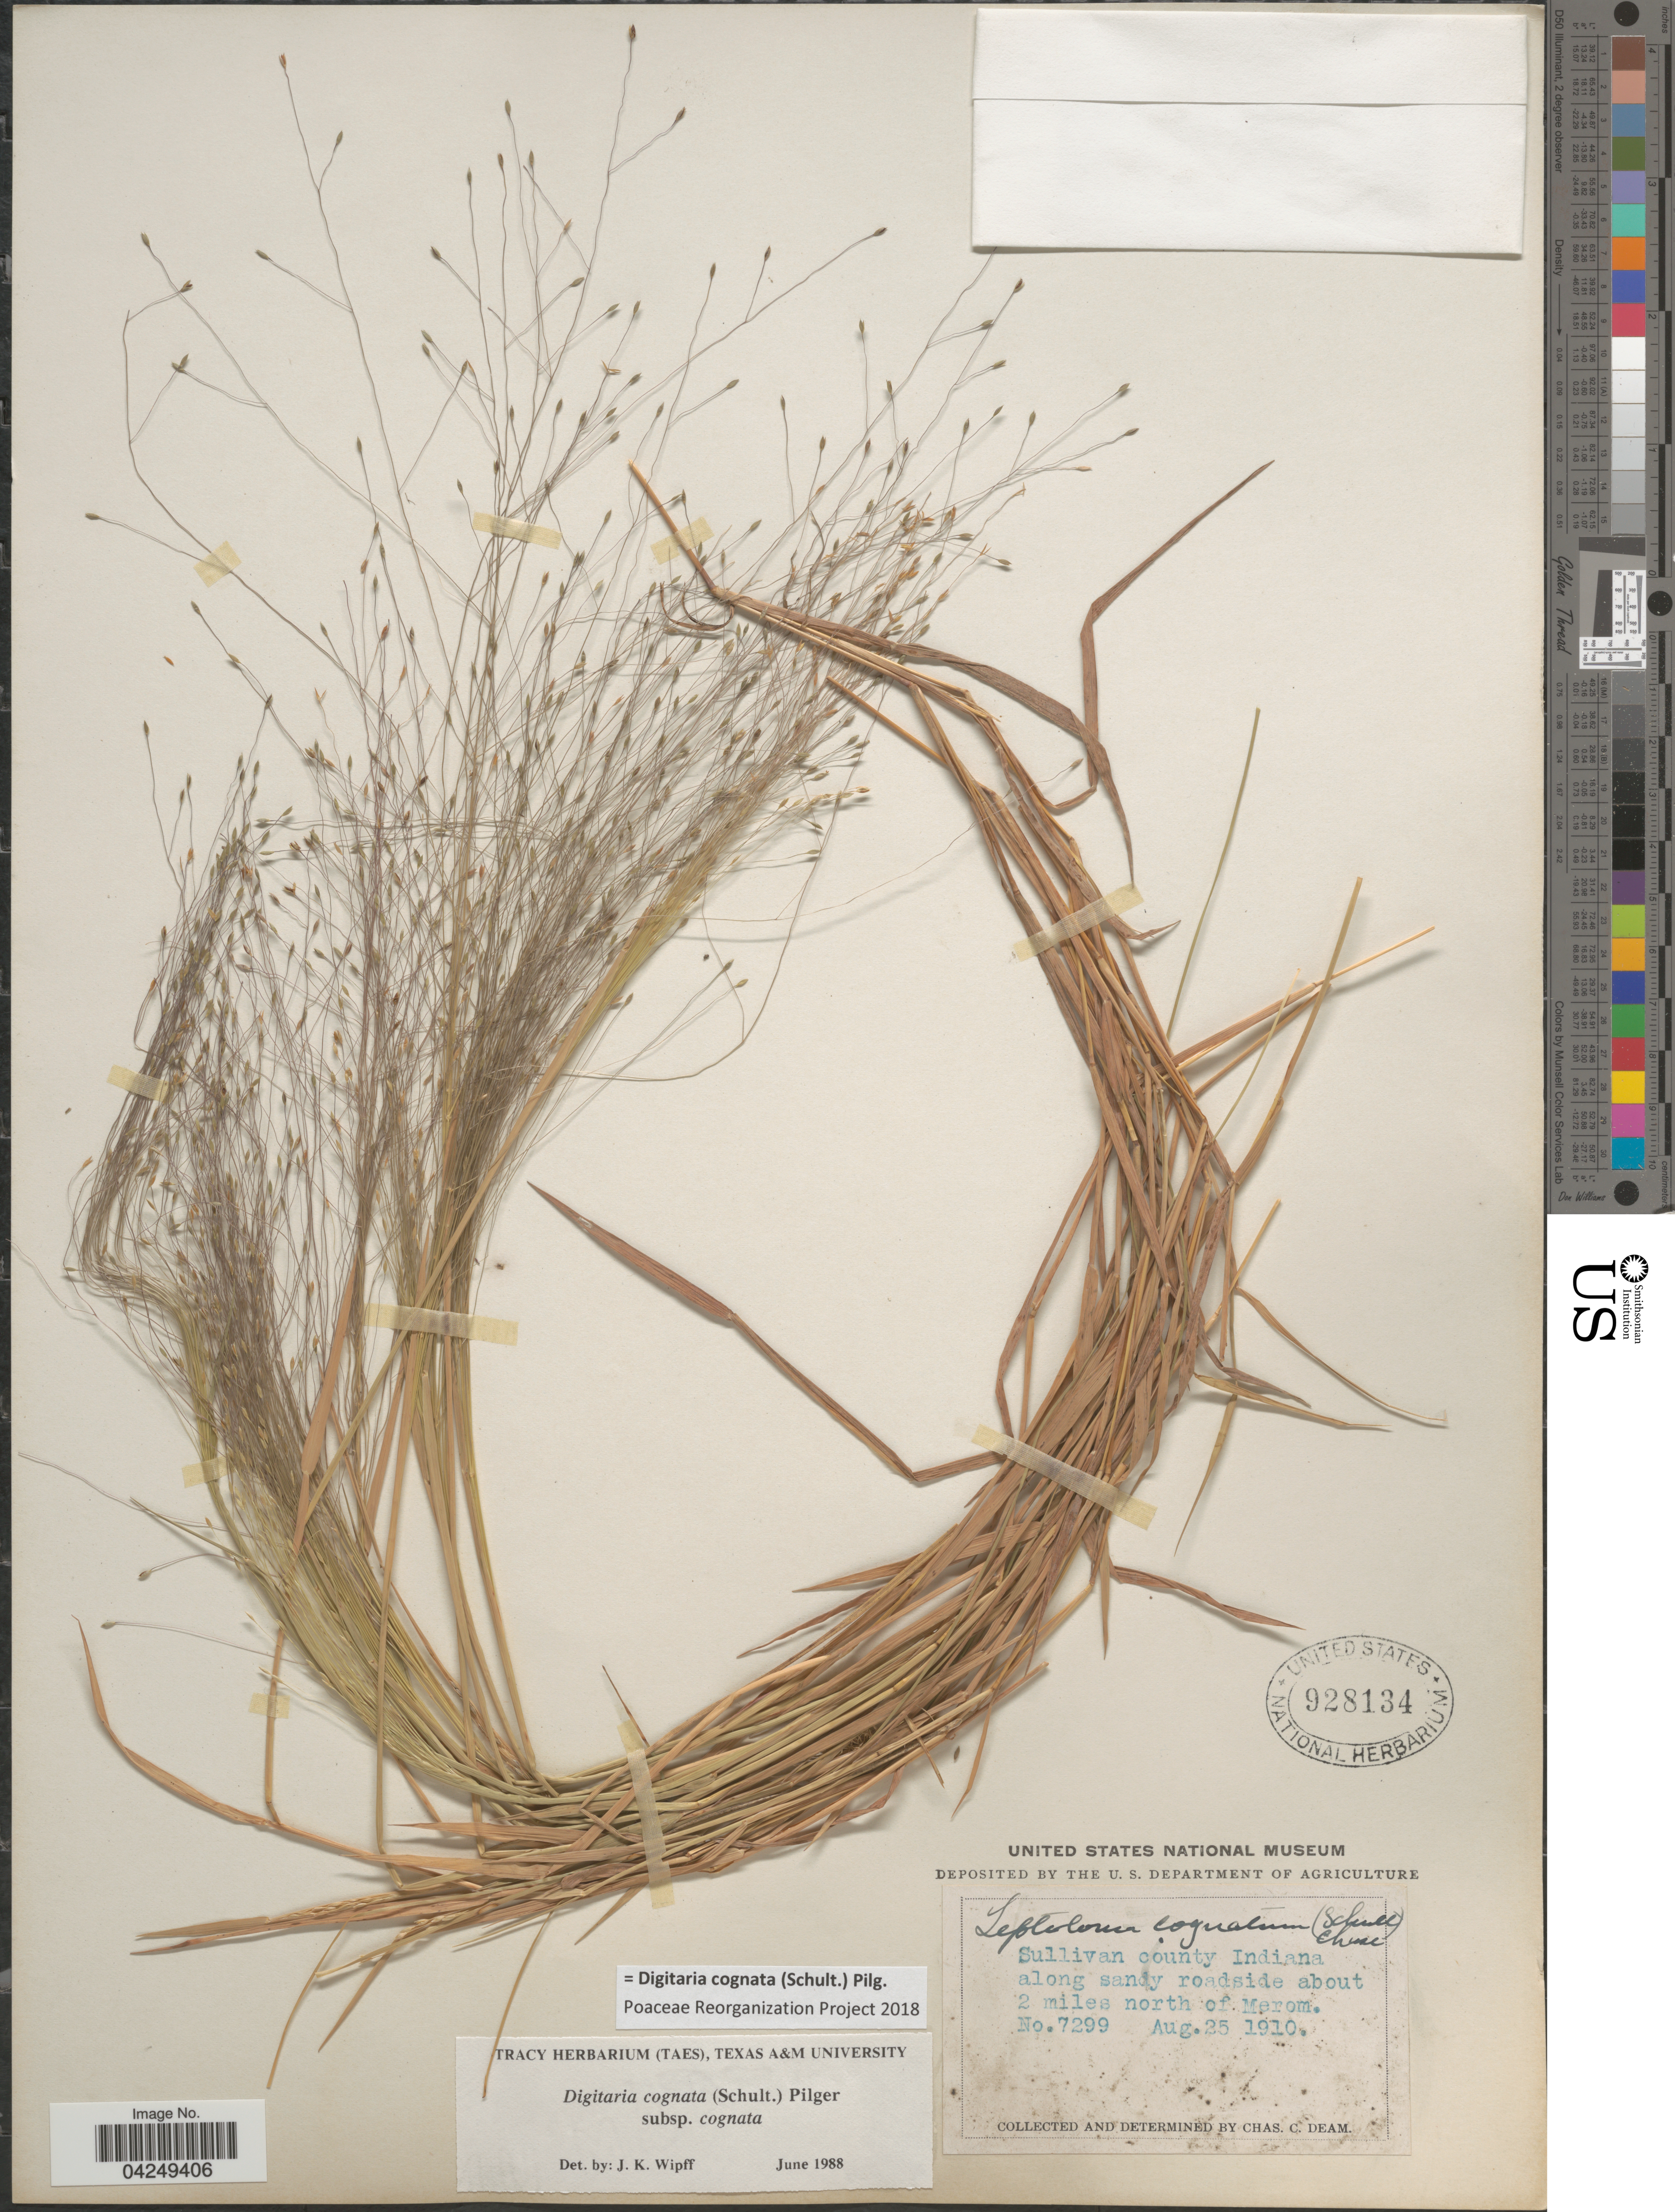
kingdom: Plantae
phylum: Tracheophyta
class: Liliopsida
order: Poales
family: Poaceae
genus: Digitaria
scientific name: Digitaria cognata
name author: (Scult.) Pilg.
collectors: C. C. Deam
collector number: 7299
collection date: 1910-08-25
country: United States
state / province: Indiana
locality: Sullivan County. Along sandy roadside about 2 miles north of Merom.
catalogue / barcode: US 928134